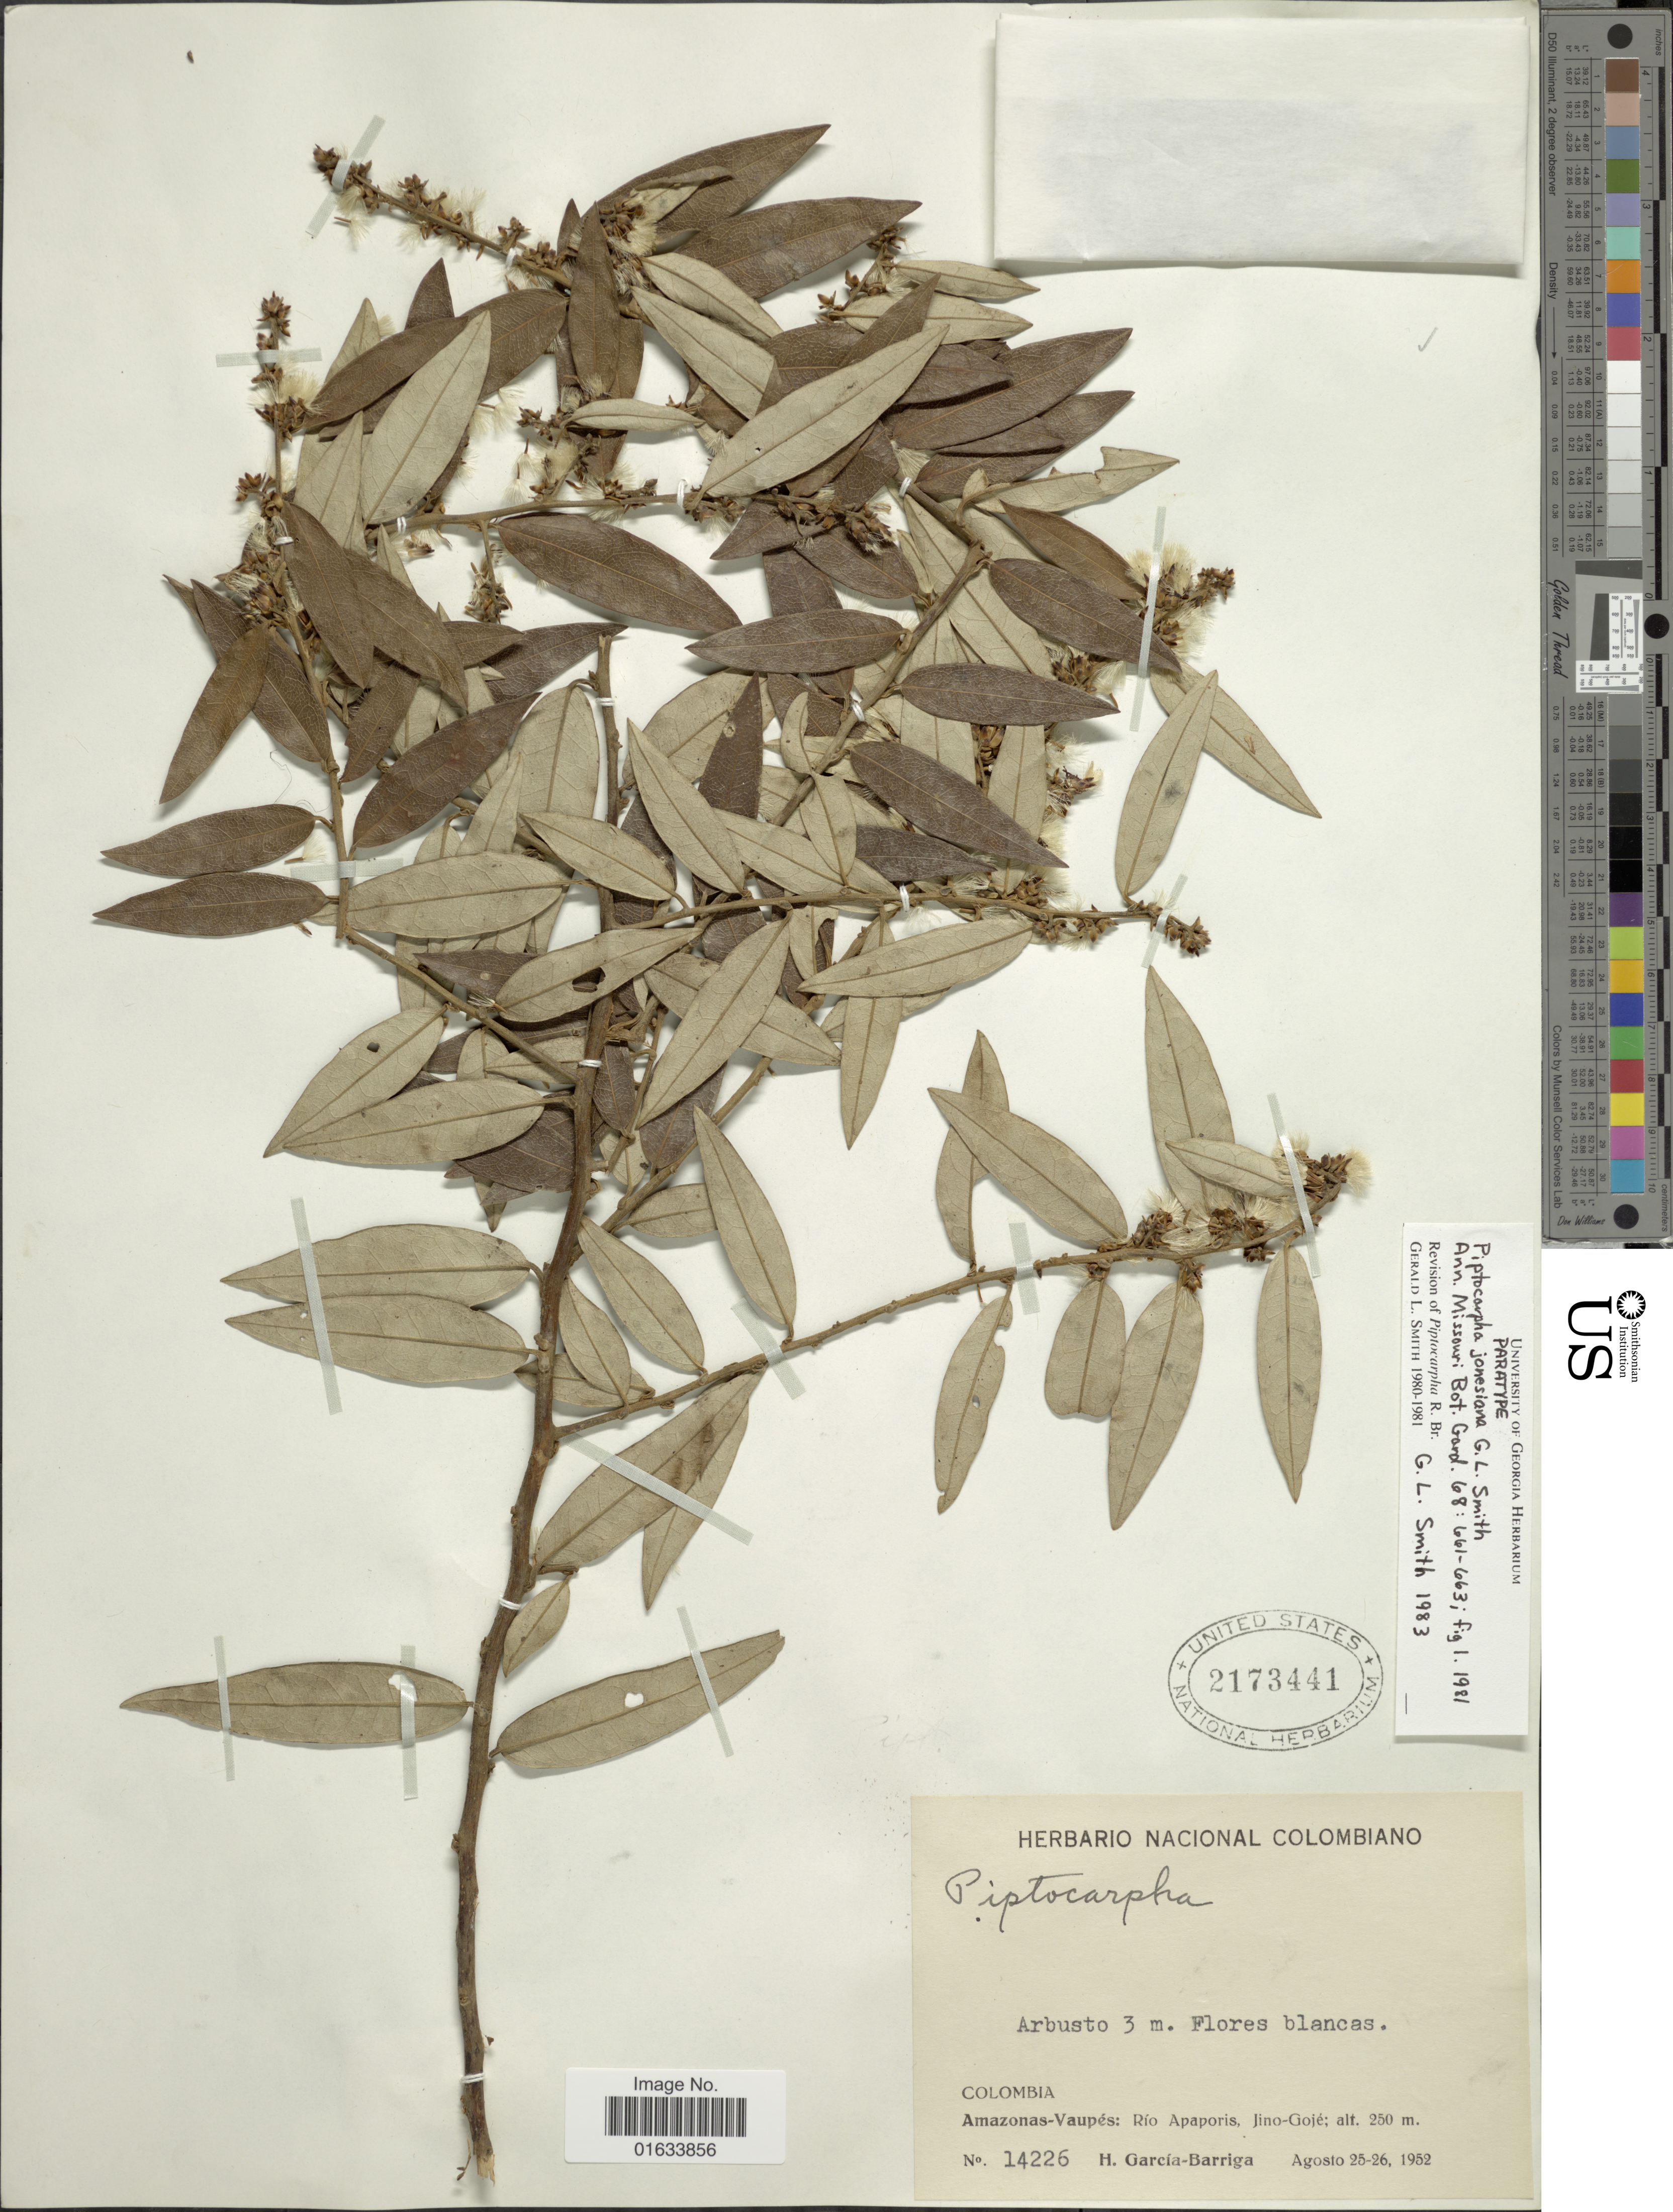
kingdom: Plantae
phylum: Tracheophyta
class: Magnoliopsida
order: Asterales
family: Asteraceae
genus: Piptocarpha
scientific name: Piptocarpha jonesiana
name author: G. Lom. Sm.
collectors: H. García Barriga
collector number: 14226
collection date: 1952-08-25/1952-08-26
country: Colombia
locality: Amazonas-Vaupés: Río Apaporis, Jino-Gojé.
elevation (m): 250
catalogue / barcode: US 2173441